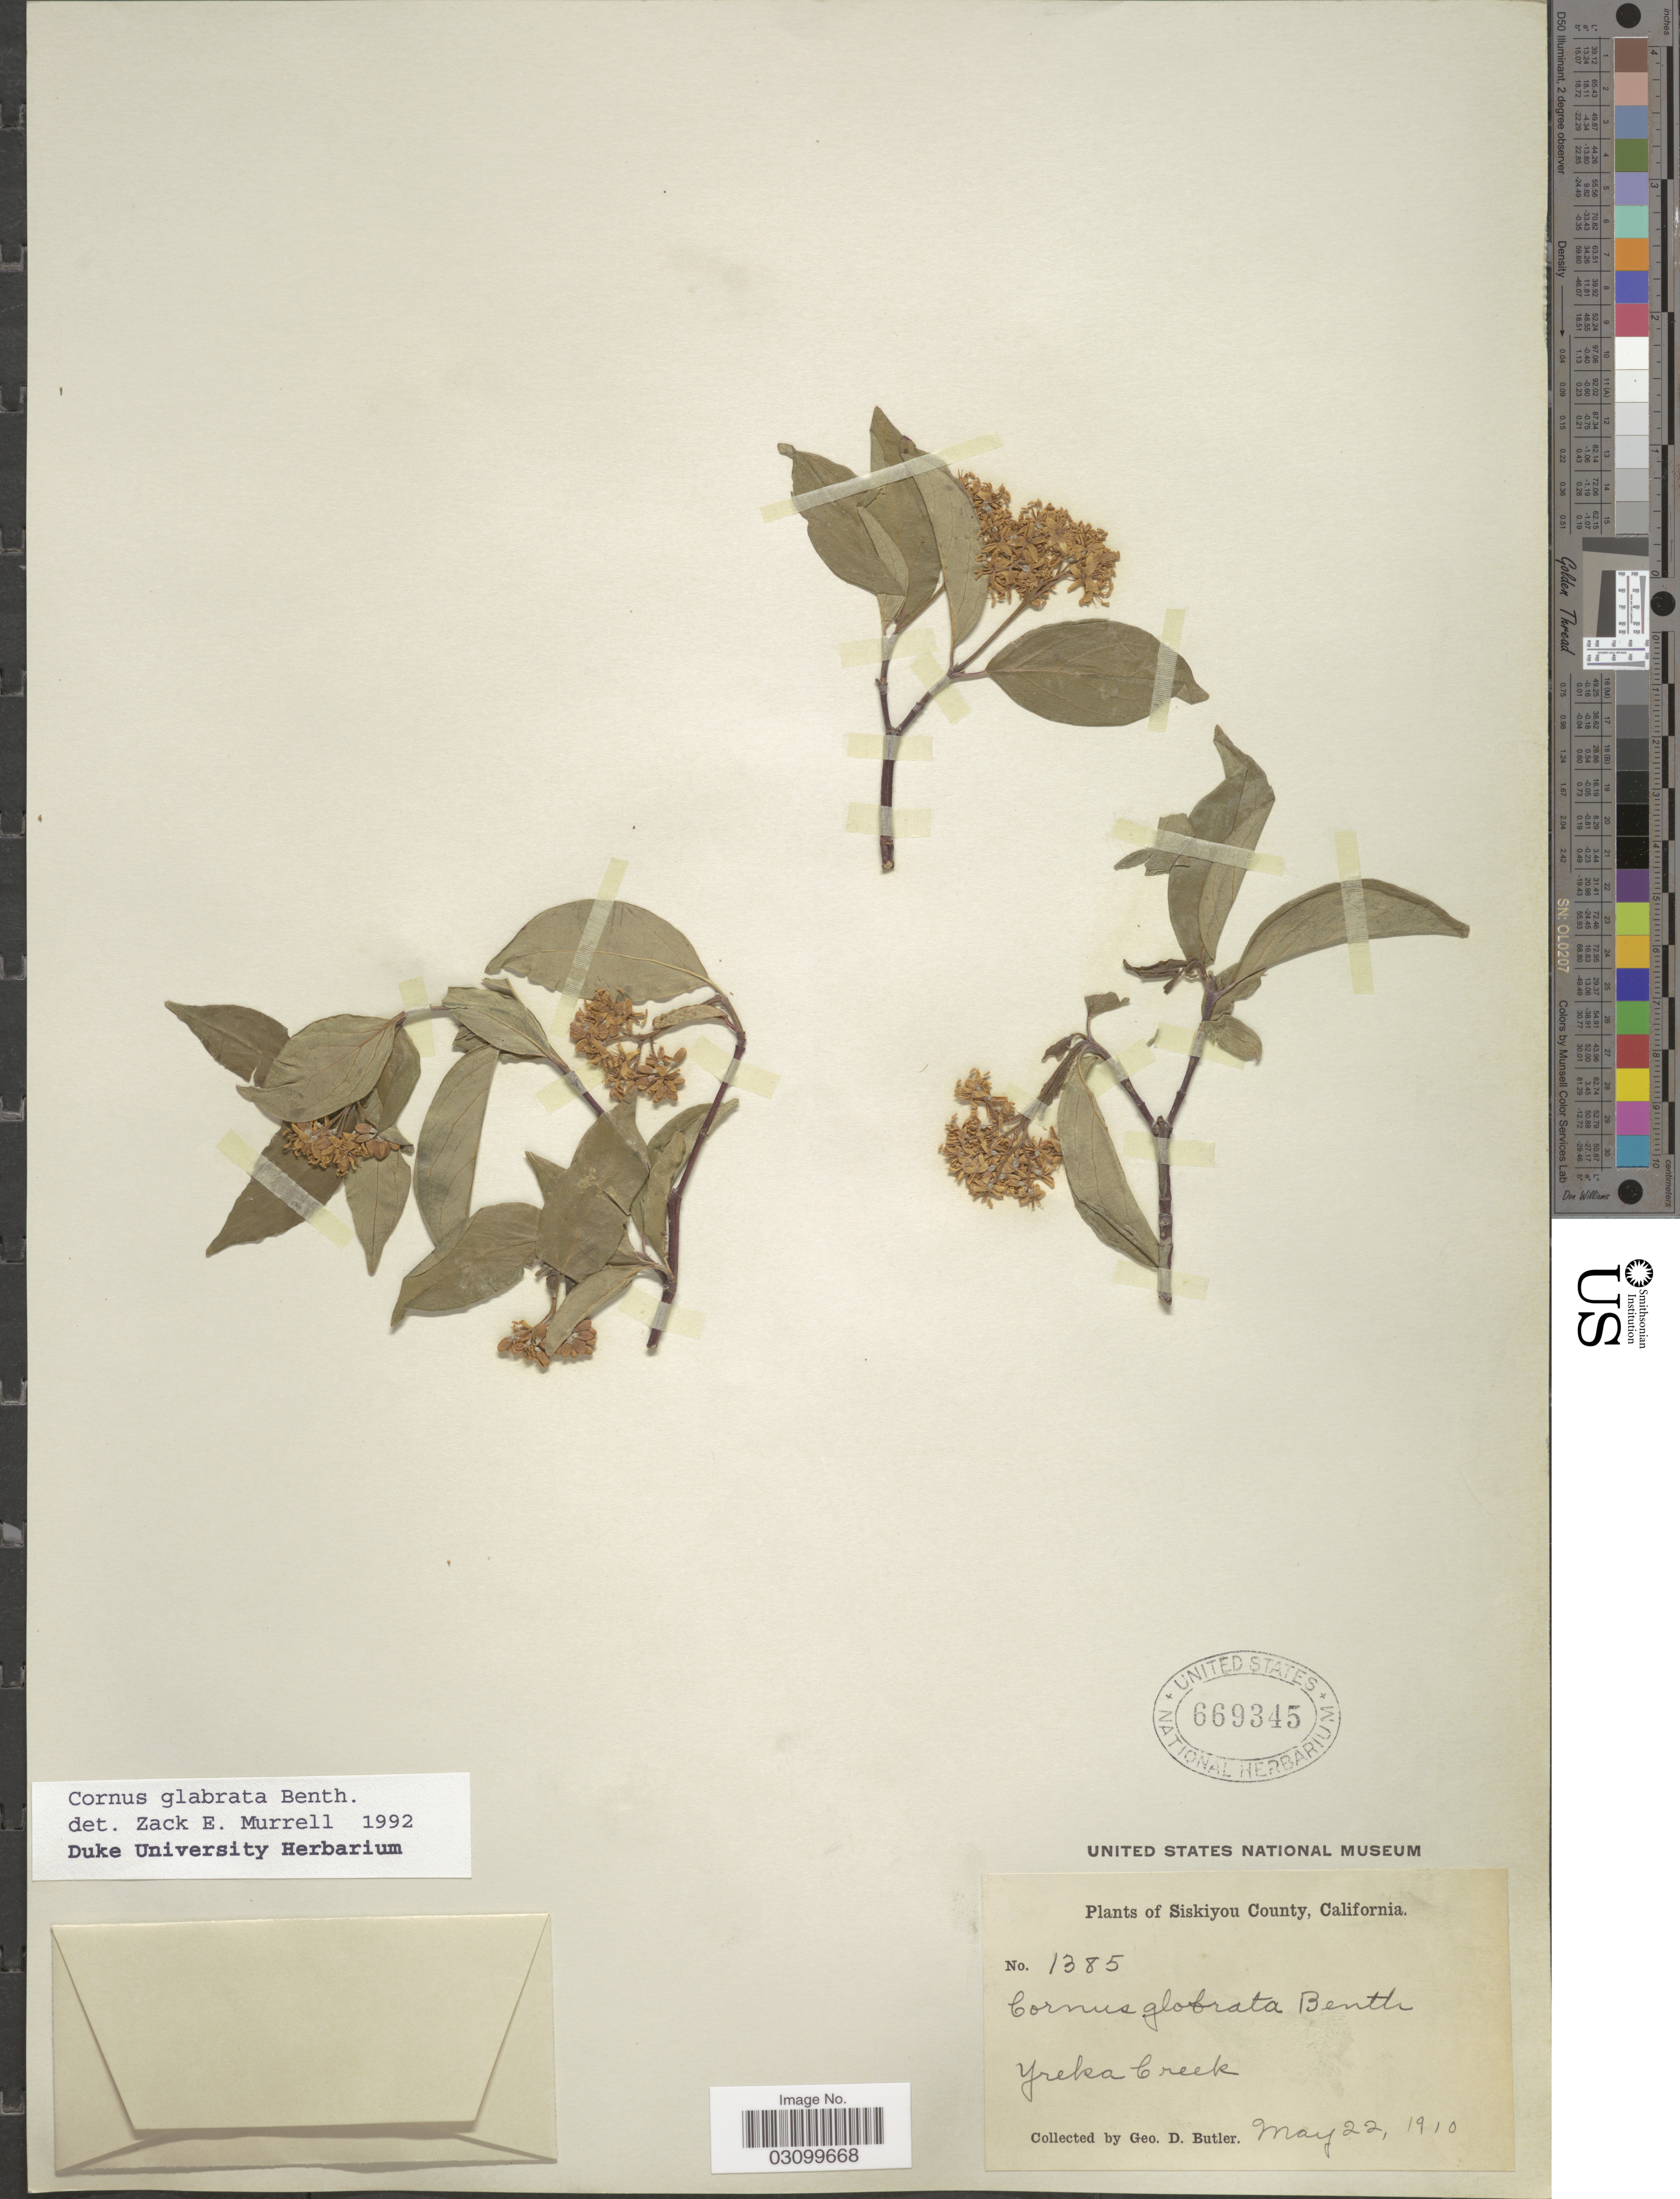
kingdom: Plantae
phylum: Tracheophyta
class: Magnoliopsida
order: Cornales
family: Cornaceae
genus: Cornus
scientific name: Cornus glabrata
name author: Benth.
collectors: G. D. Butler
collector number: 1385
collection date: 1910-05-22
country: United States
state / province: California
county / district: Siskiyou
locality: Siskiyou County. Yreka Creek.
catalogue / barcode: US 669345